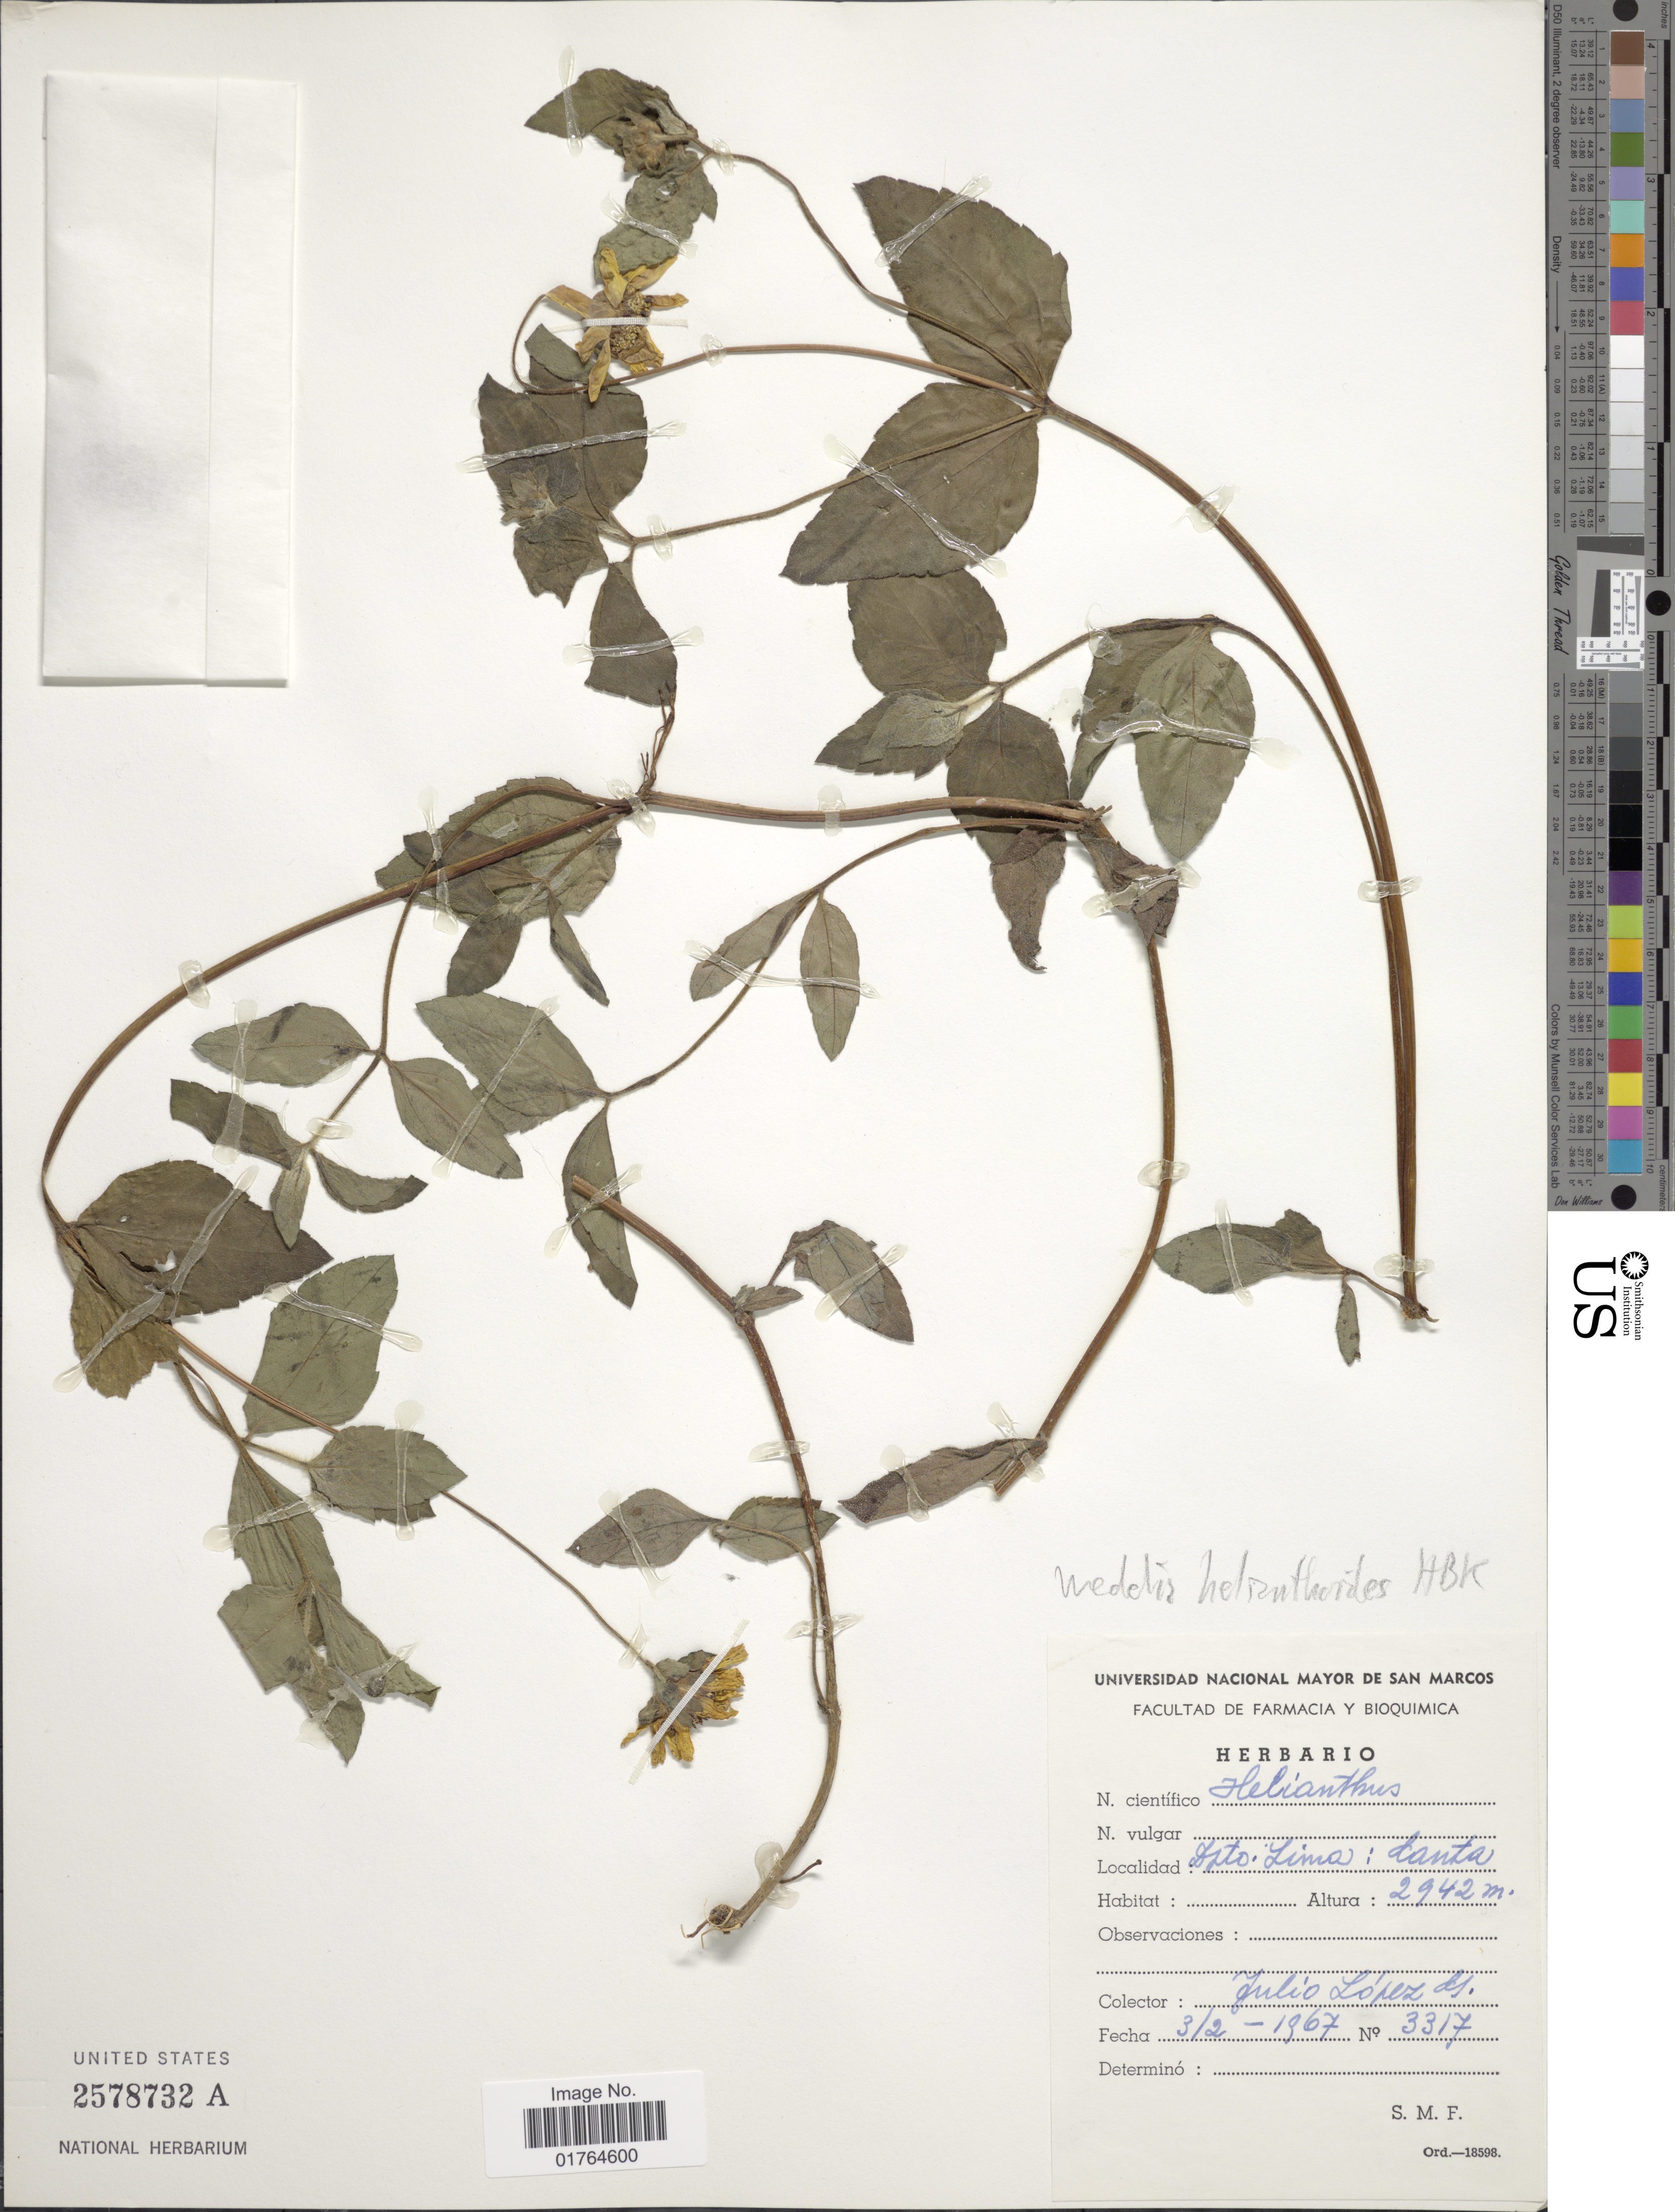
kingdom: Plantae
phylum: Tracheophyta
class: Magnoliopsida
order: Asterales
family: Asteraceae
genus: Wedelia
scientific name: Wedelia helianthoides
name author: Kunth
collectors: J. Lopez M.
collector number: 3317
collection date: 1967-02-03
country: Peru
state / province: Lima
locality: Canta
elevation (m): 2942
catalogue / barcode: US 2578732A